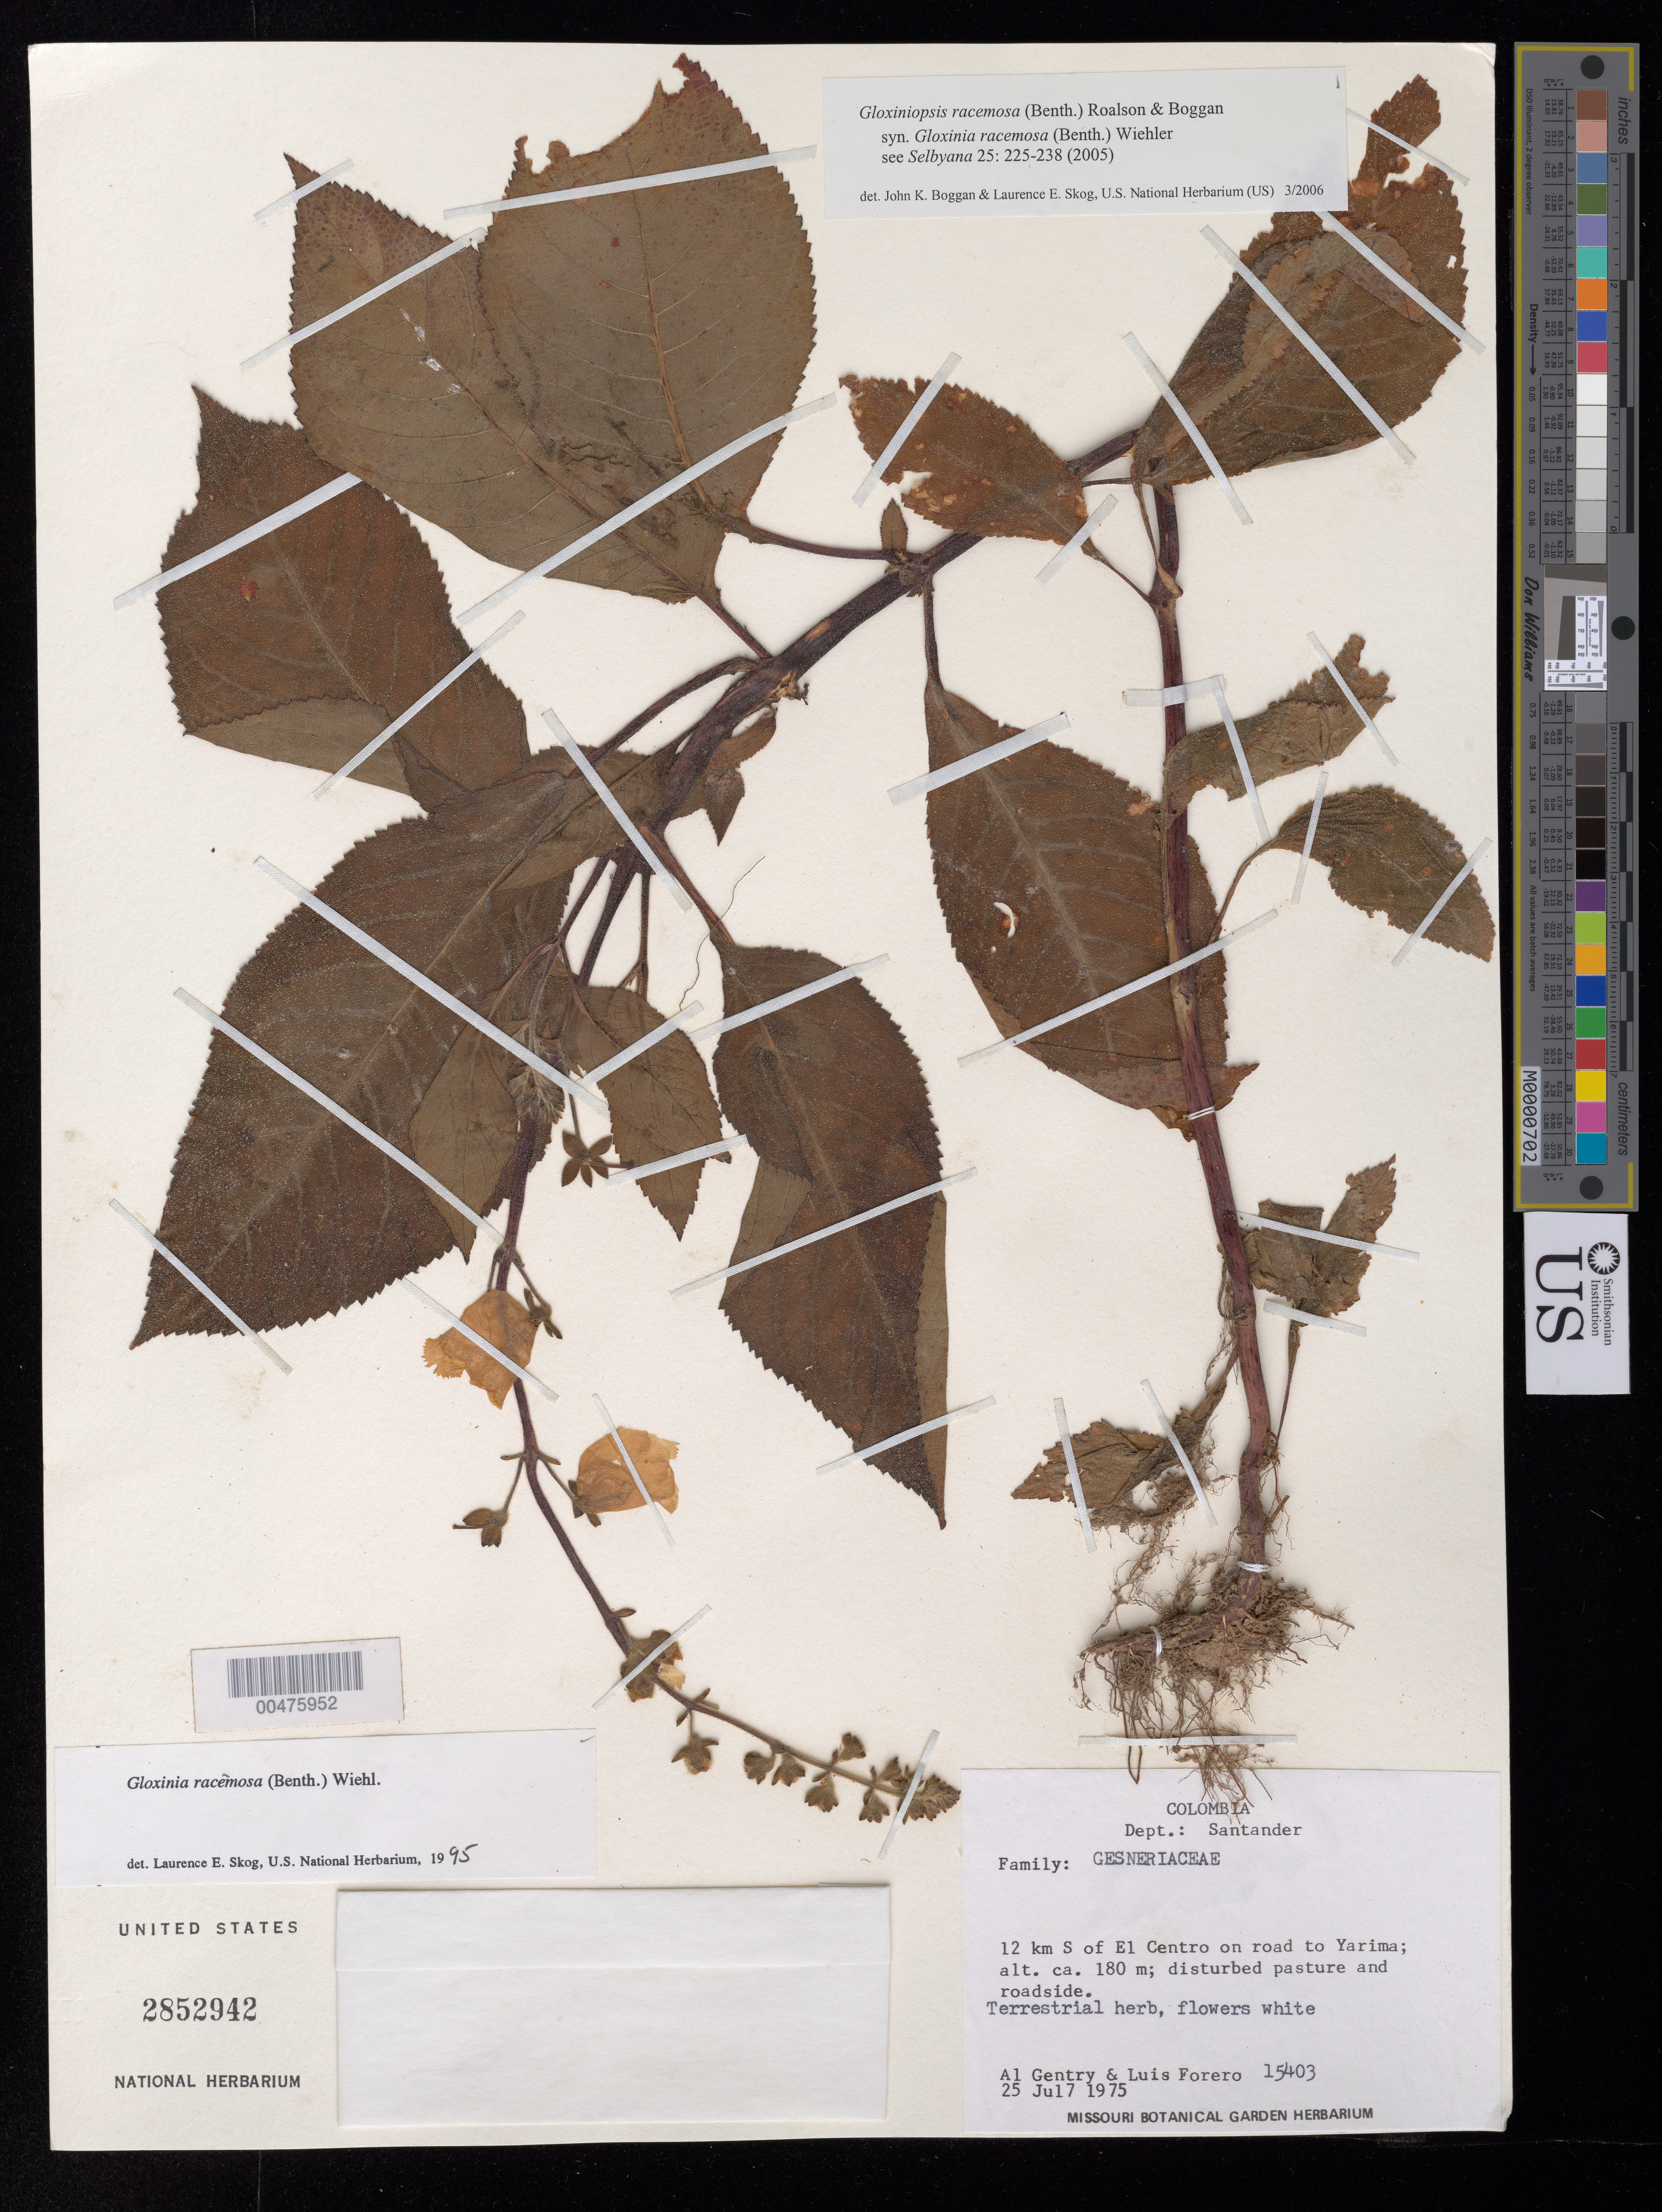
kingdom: Plantae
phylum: Tracheophyta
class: Magnoliopsida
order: Lamiales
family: Gesneriaceae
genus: Gloxiniopsis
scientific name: Gloxiniopsis racemosa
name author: (Benth.) Roalson & Boggan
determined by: Boggan, J. K.; Skog, L. E.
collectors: A. H. Gentry & L. E. Forero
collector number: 15403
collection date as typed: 25 Jul 1975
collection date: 1975-07-25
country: Colombia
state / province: Santander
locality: S of El Centro on road to Yarima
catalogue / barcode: US 2852942